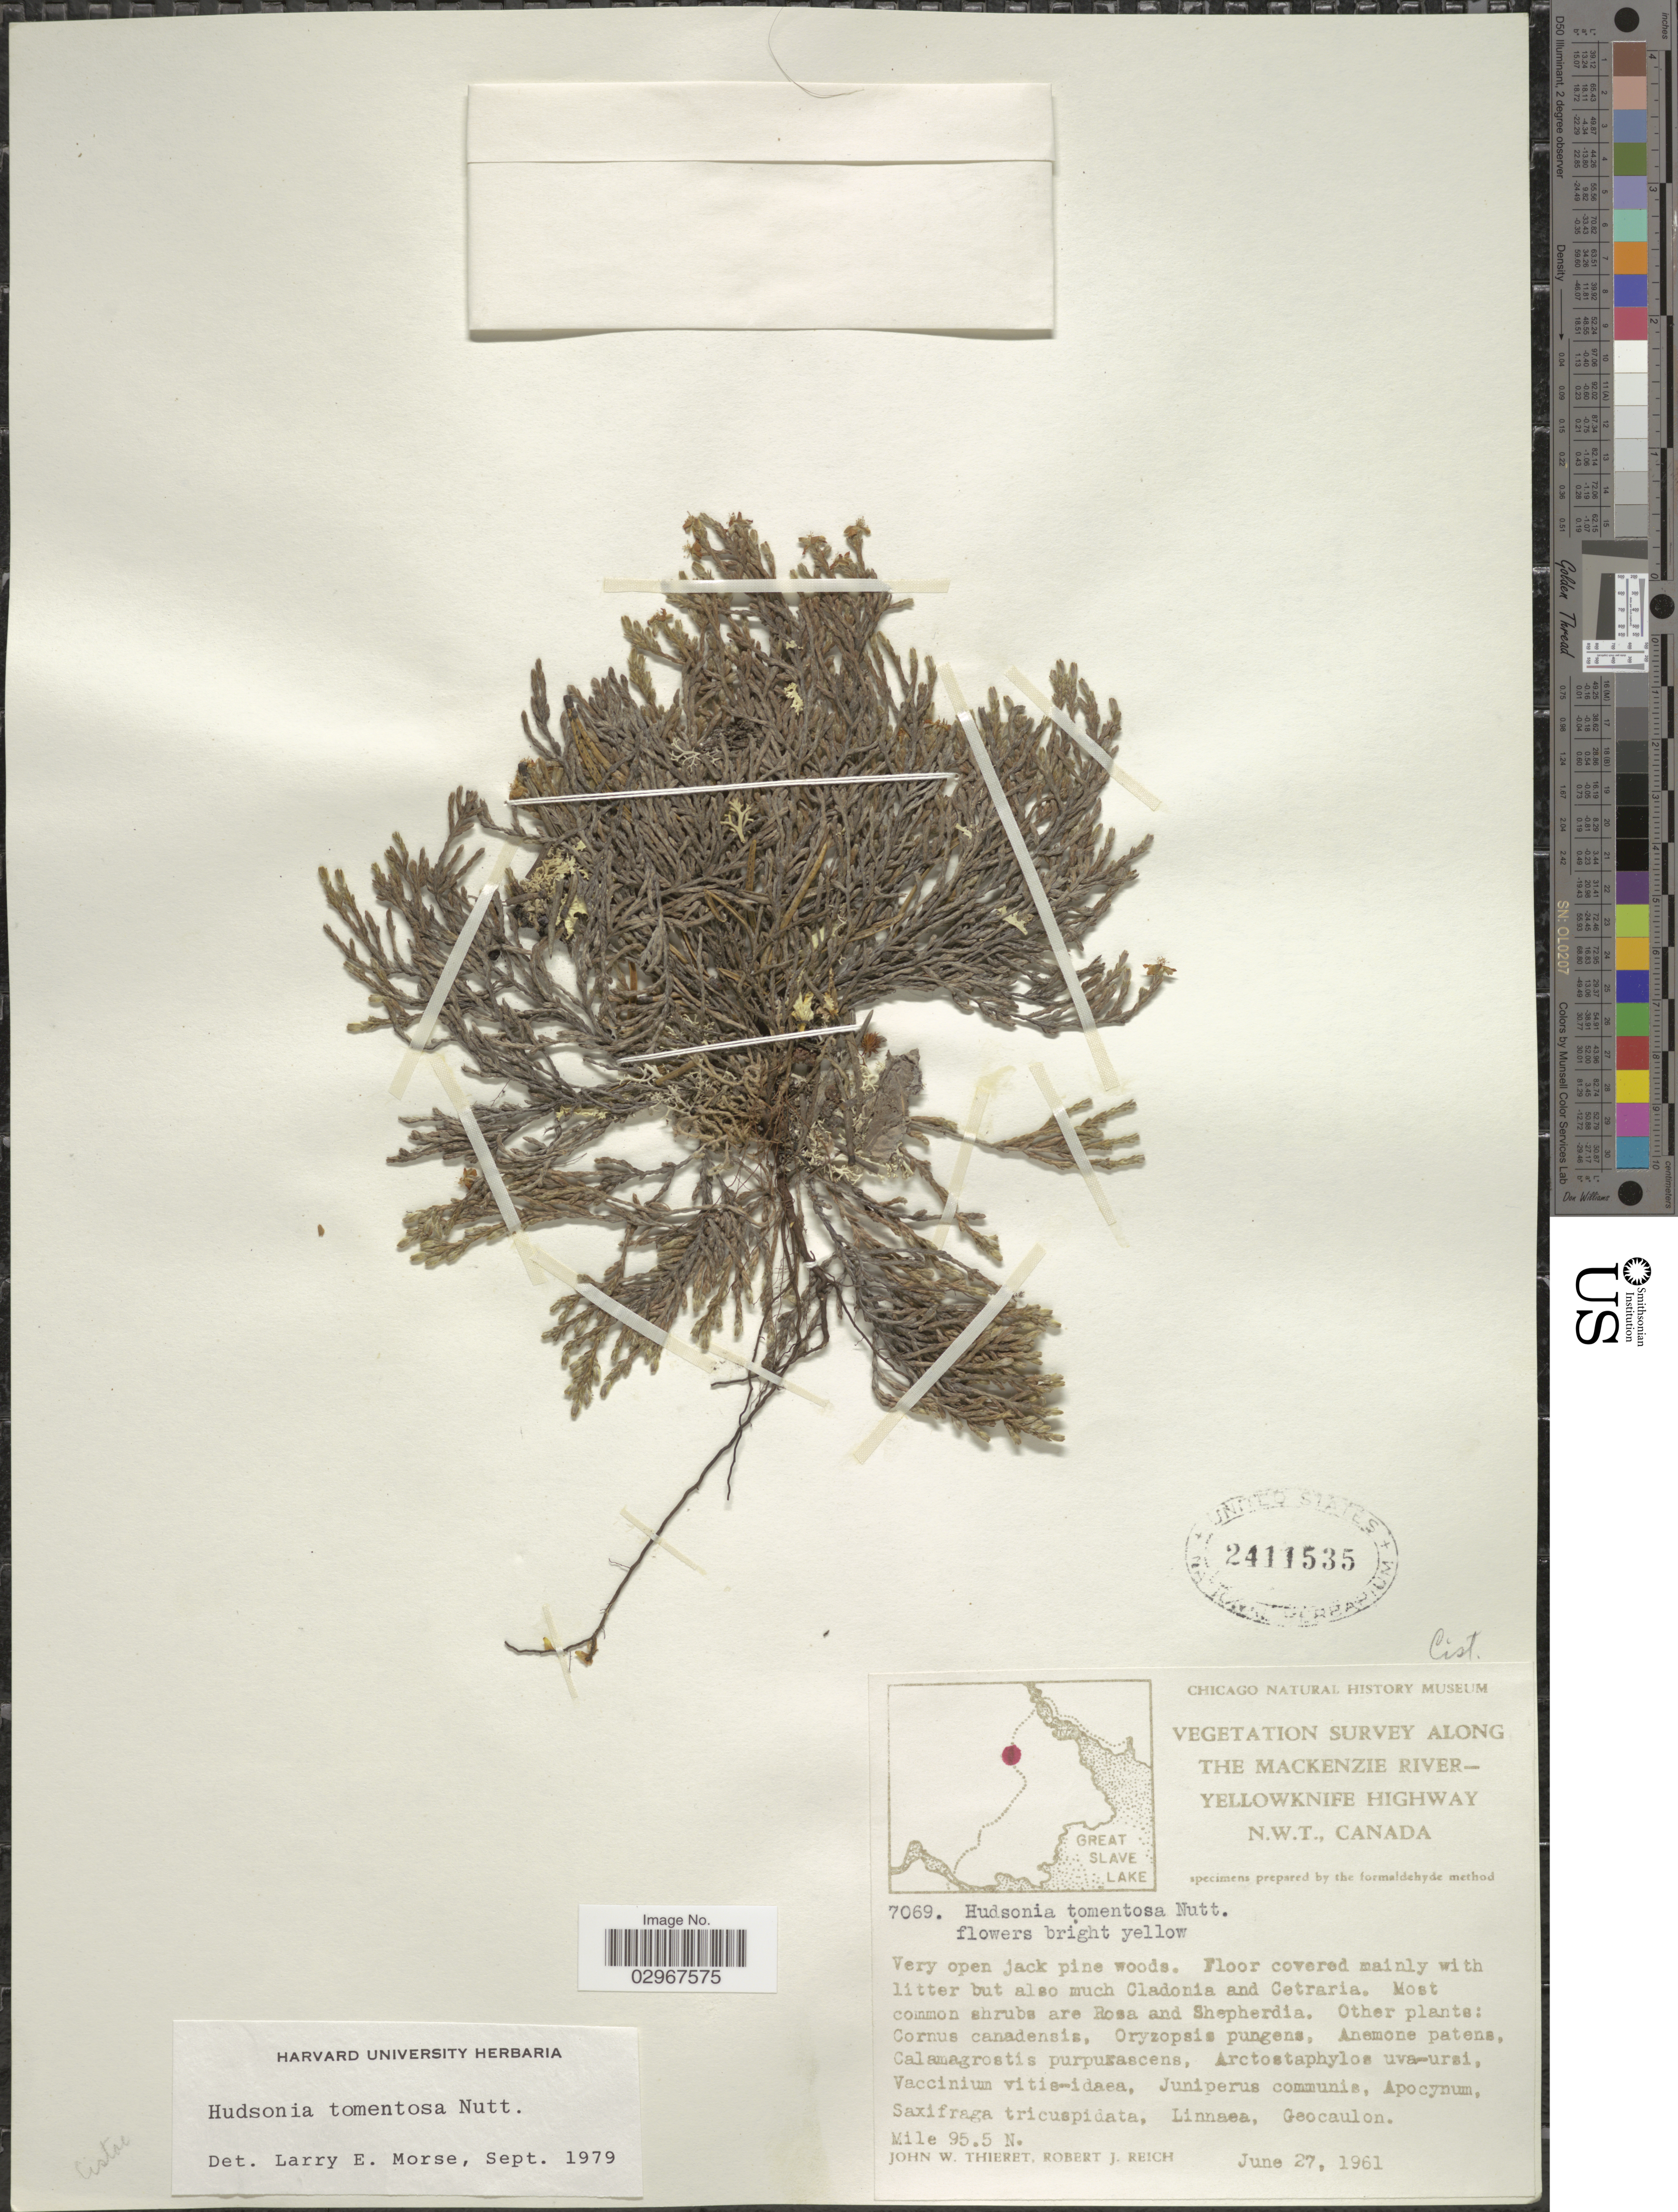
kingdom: Plantae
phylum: Tracheophyta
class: Magnoliopsida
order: Malvales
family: Cistaceae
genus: Hudsonia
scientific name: Hudsonia tomentosa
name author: Nutt.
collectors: J. W. Thieret & R. Reich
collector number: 7069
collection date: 1961-06-27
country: Canada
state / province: Northwest Territories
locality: Along the Mackenzie River-Yellowknife Highway N.W.T. Near Yellowknife airport. Mile 95.5 N.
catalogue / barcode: US 2411535